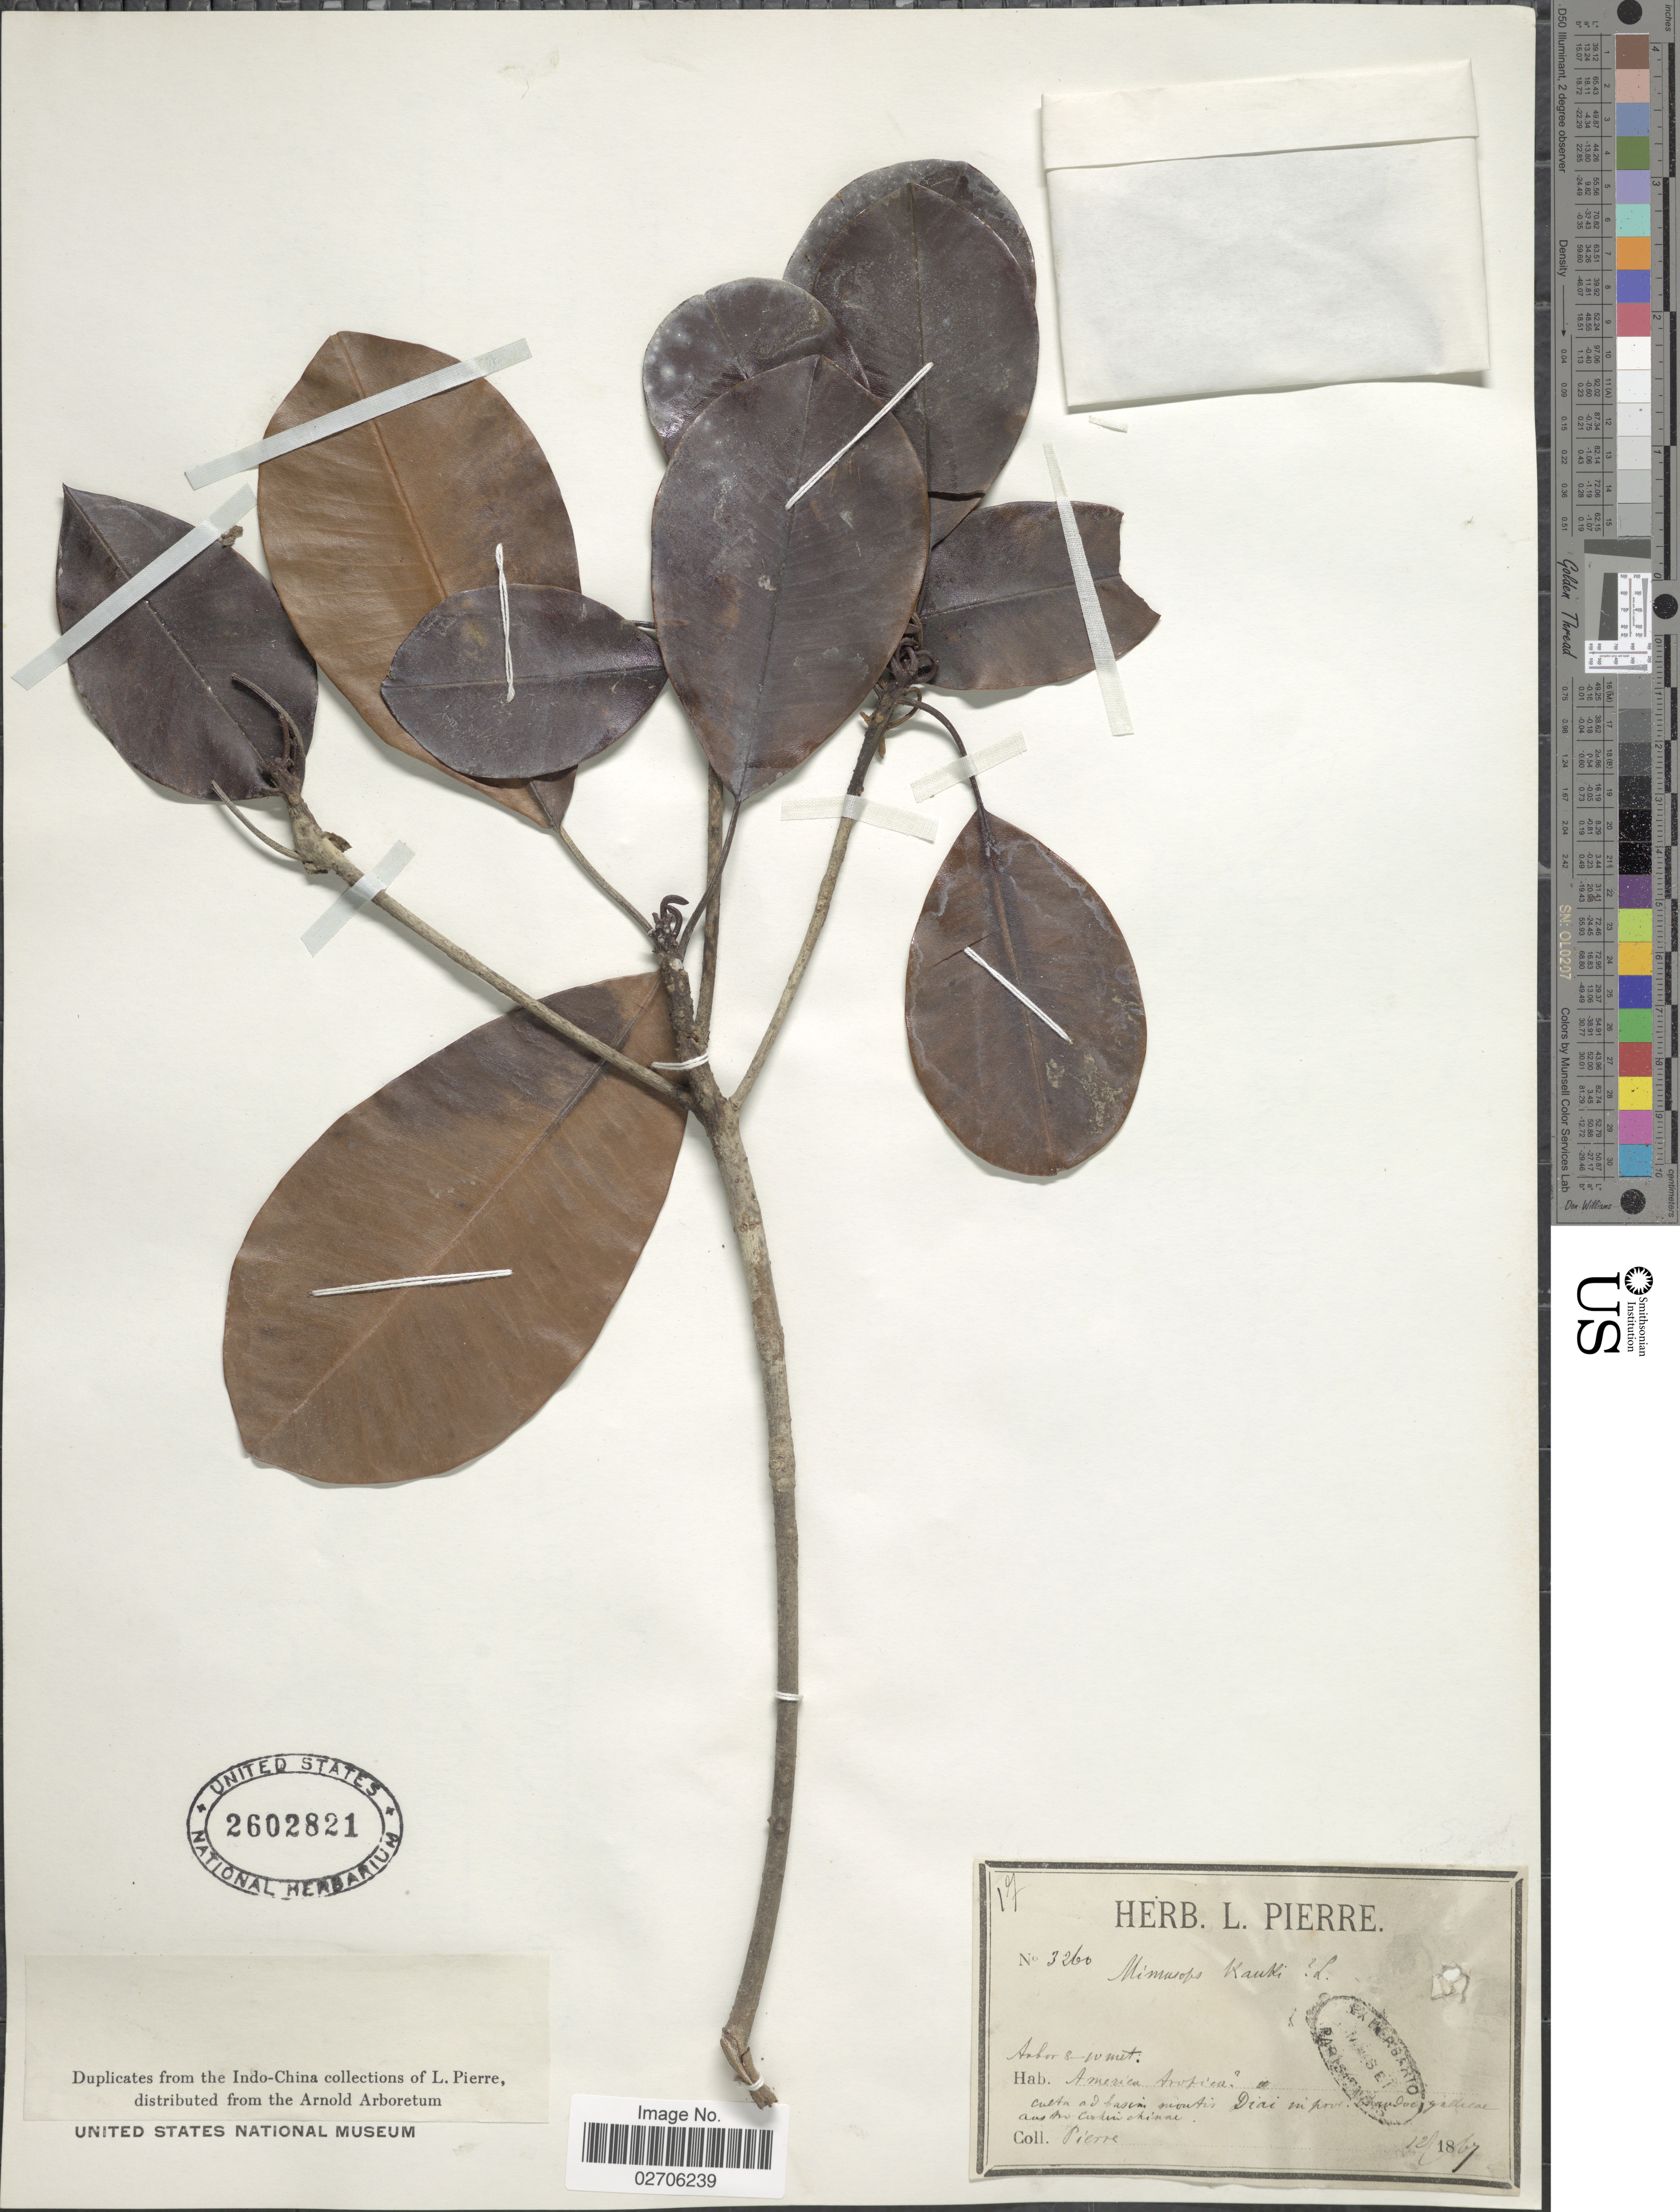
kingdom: Plantae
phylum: Tracheophyta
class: Magnoliopsida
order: Ericales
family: Sapotaceae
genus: Mimusops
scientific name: Mimusops kauki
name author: L.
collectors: L. Pierre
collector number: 3260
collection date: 1867-12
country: Vietnam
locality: America Arabica. Culta ad basins riontis Diai in prov. [illegible text] gallecae austro Cochinchinae.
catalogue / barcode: US 2602821